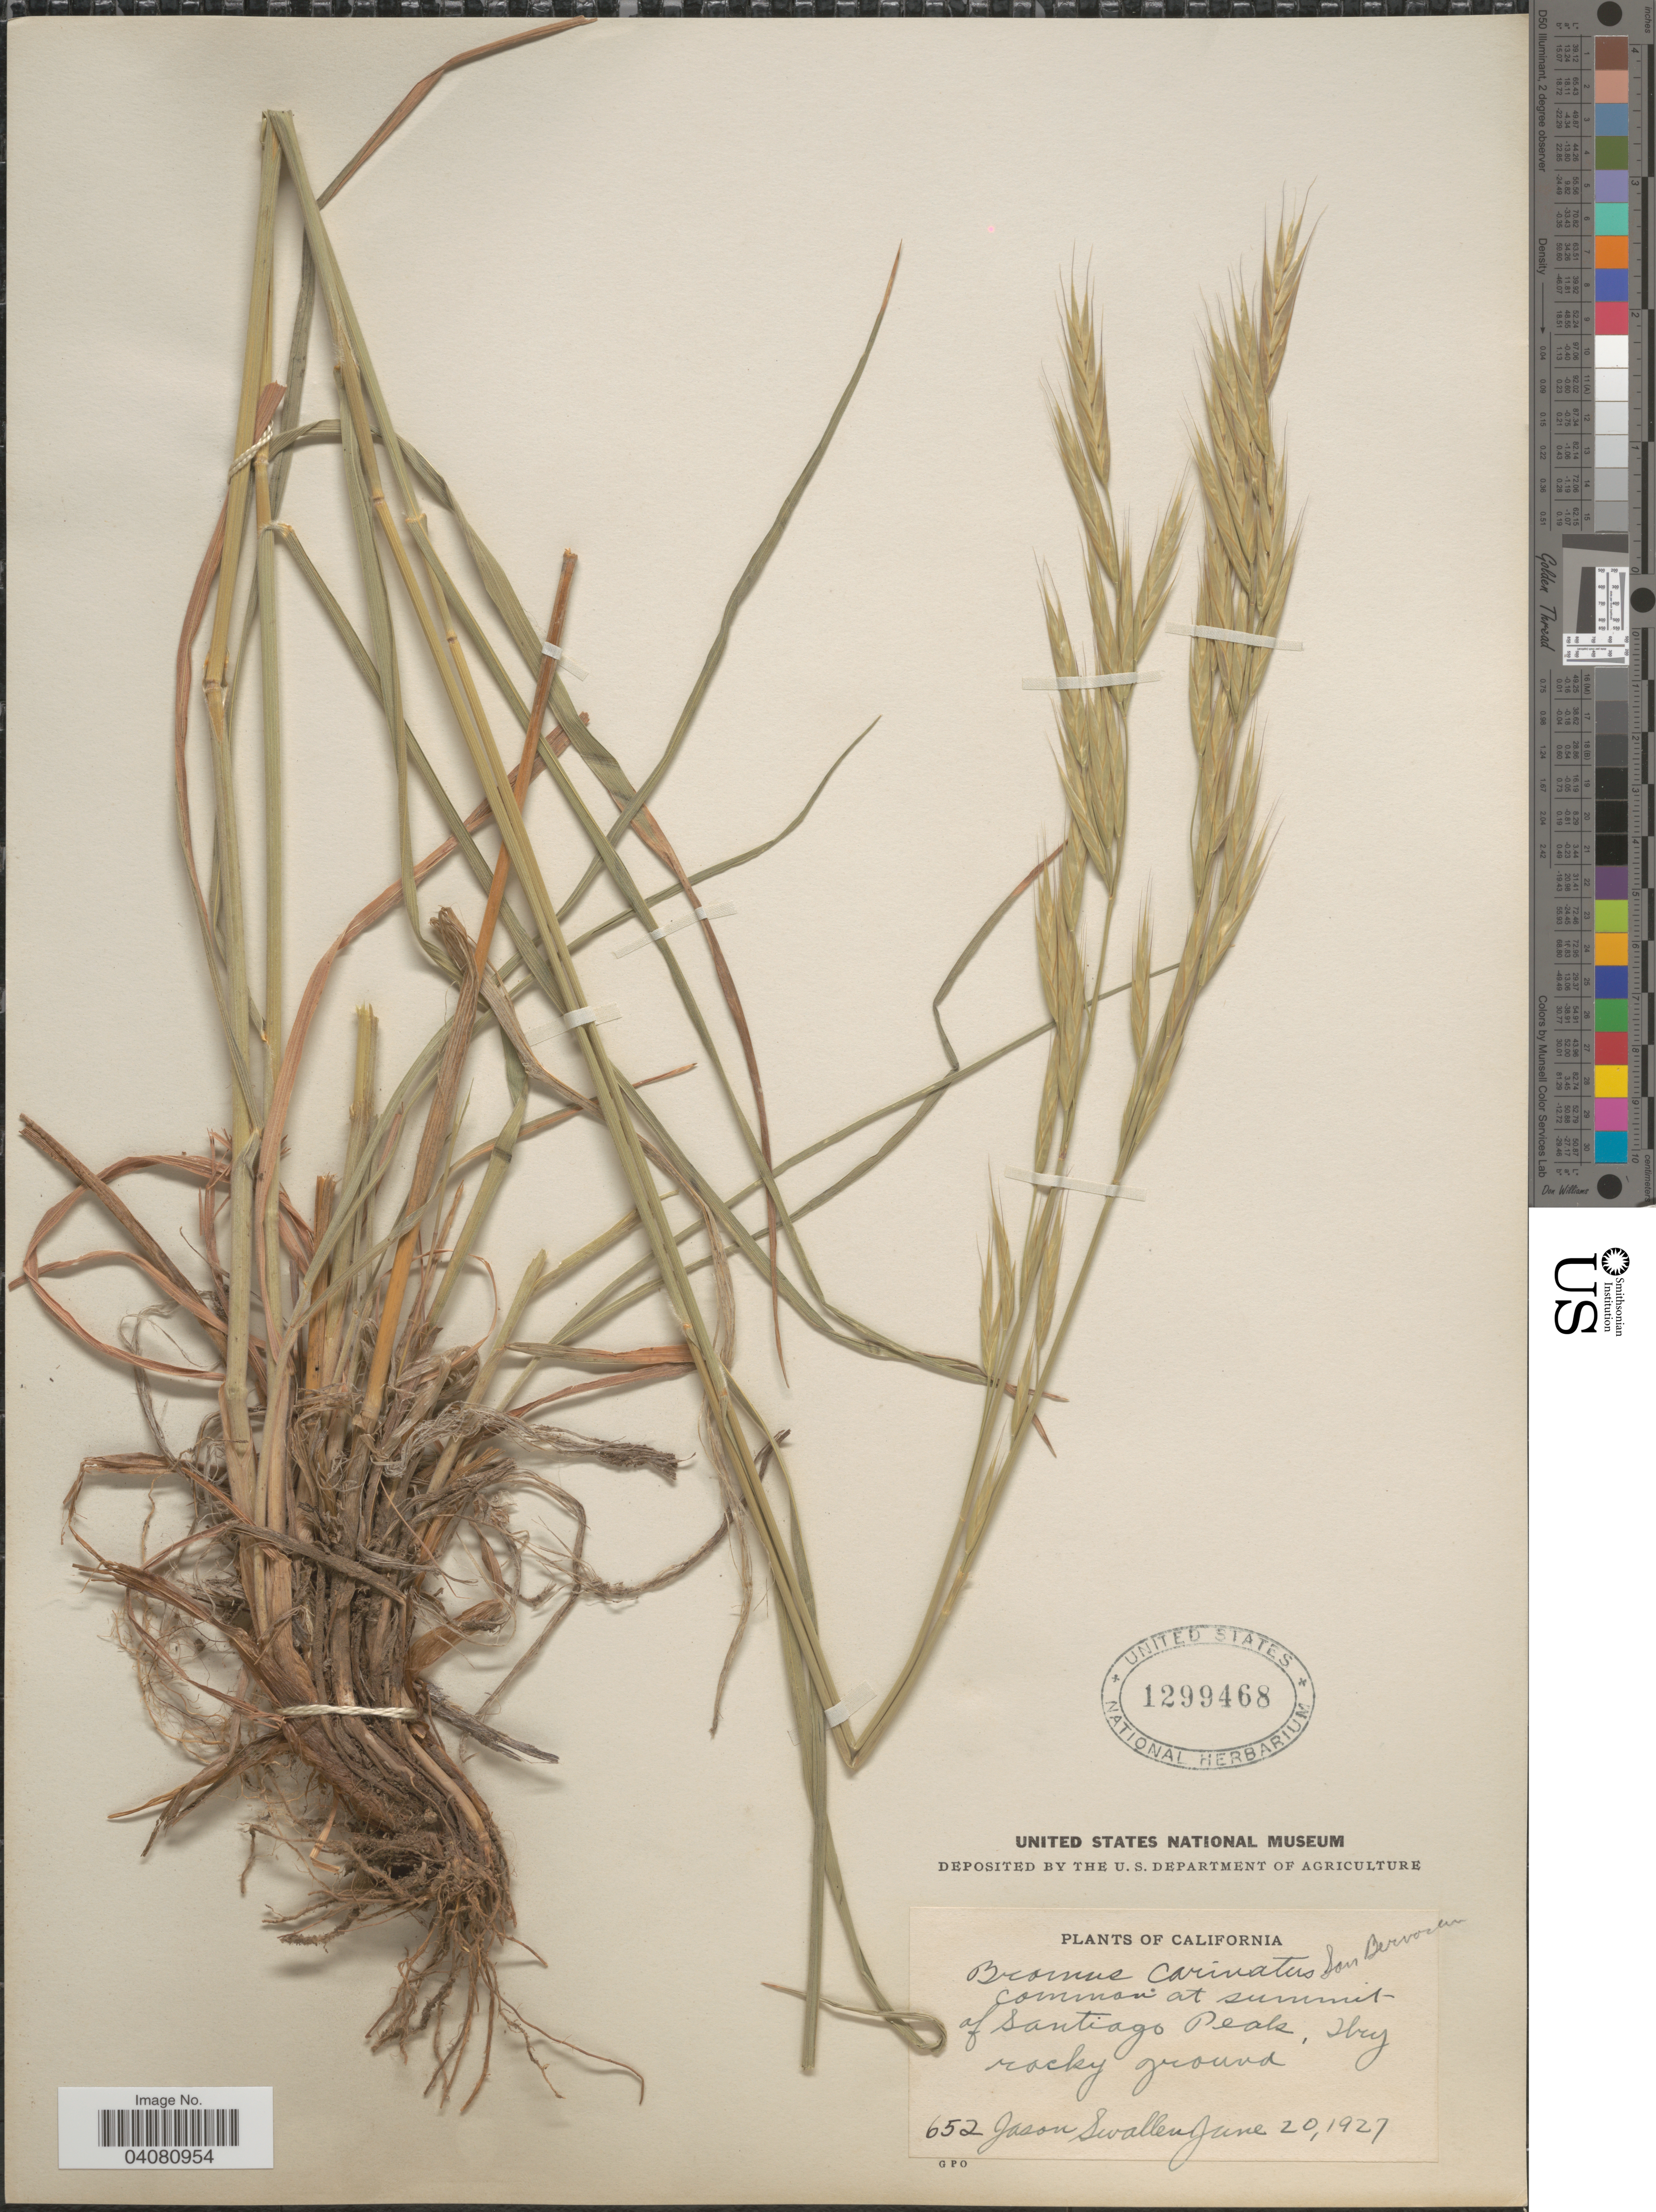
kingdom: Plantae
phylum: Tracheophyta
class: Liliopsida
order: Poales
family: Poaceae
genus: Bromus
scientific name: Bromus carinatus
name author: Hook. & Arn.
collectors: J. R. Swallen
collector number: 652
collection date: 1927-06-20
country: United States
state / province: California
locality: Common at summit of Santiago Peak, dry rocky ground. San Bernar [illegible text]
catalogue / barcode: US 1299468